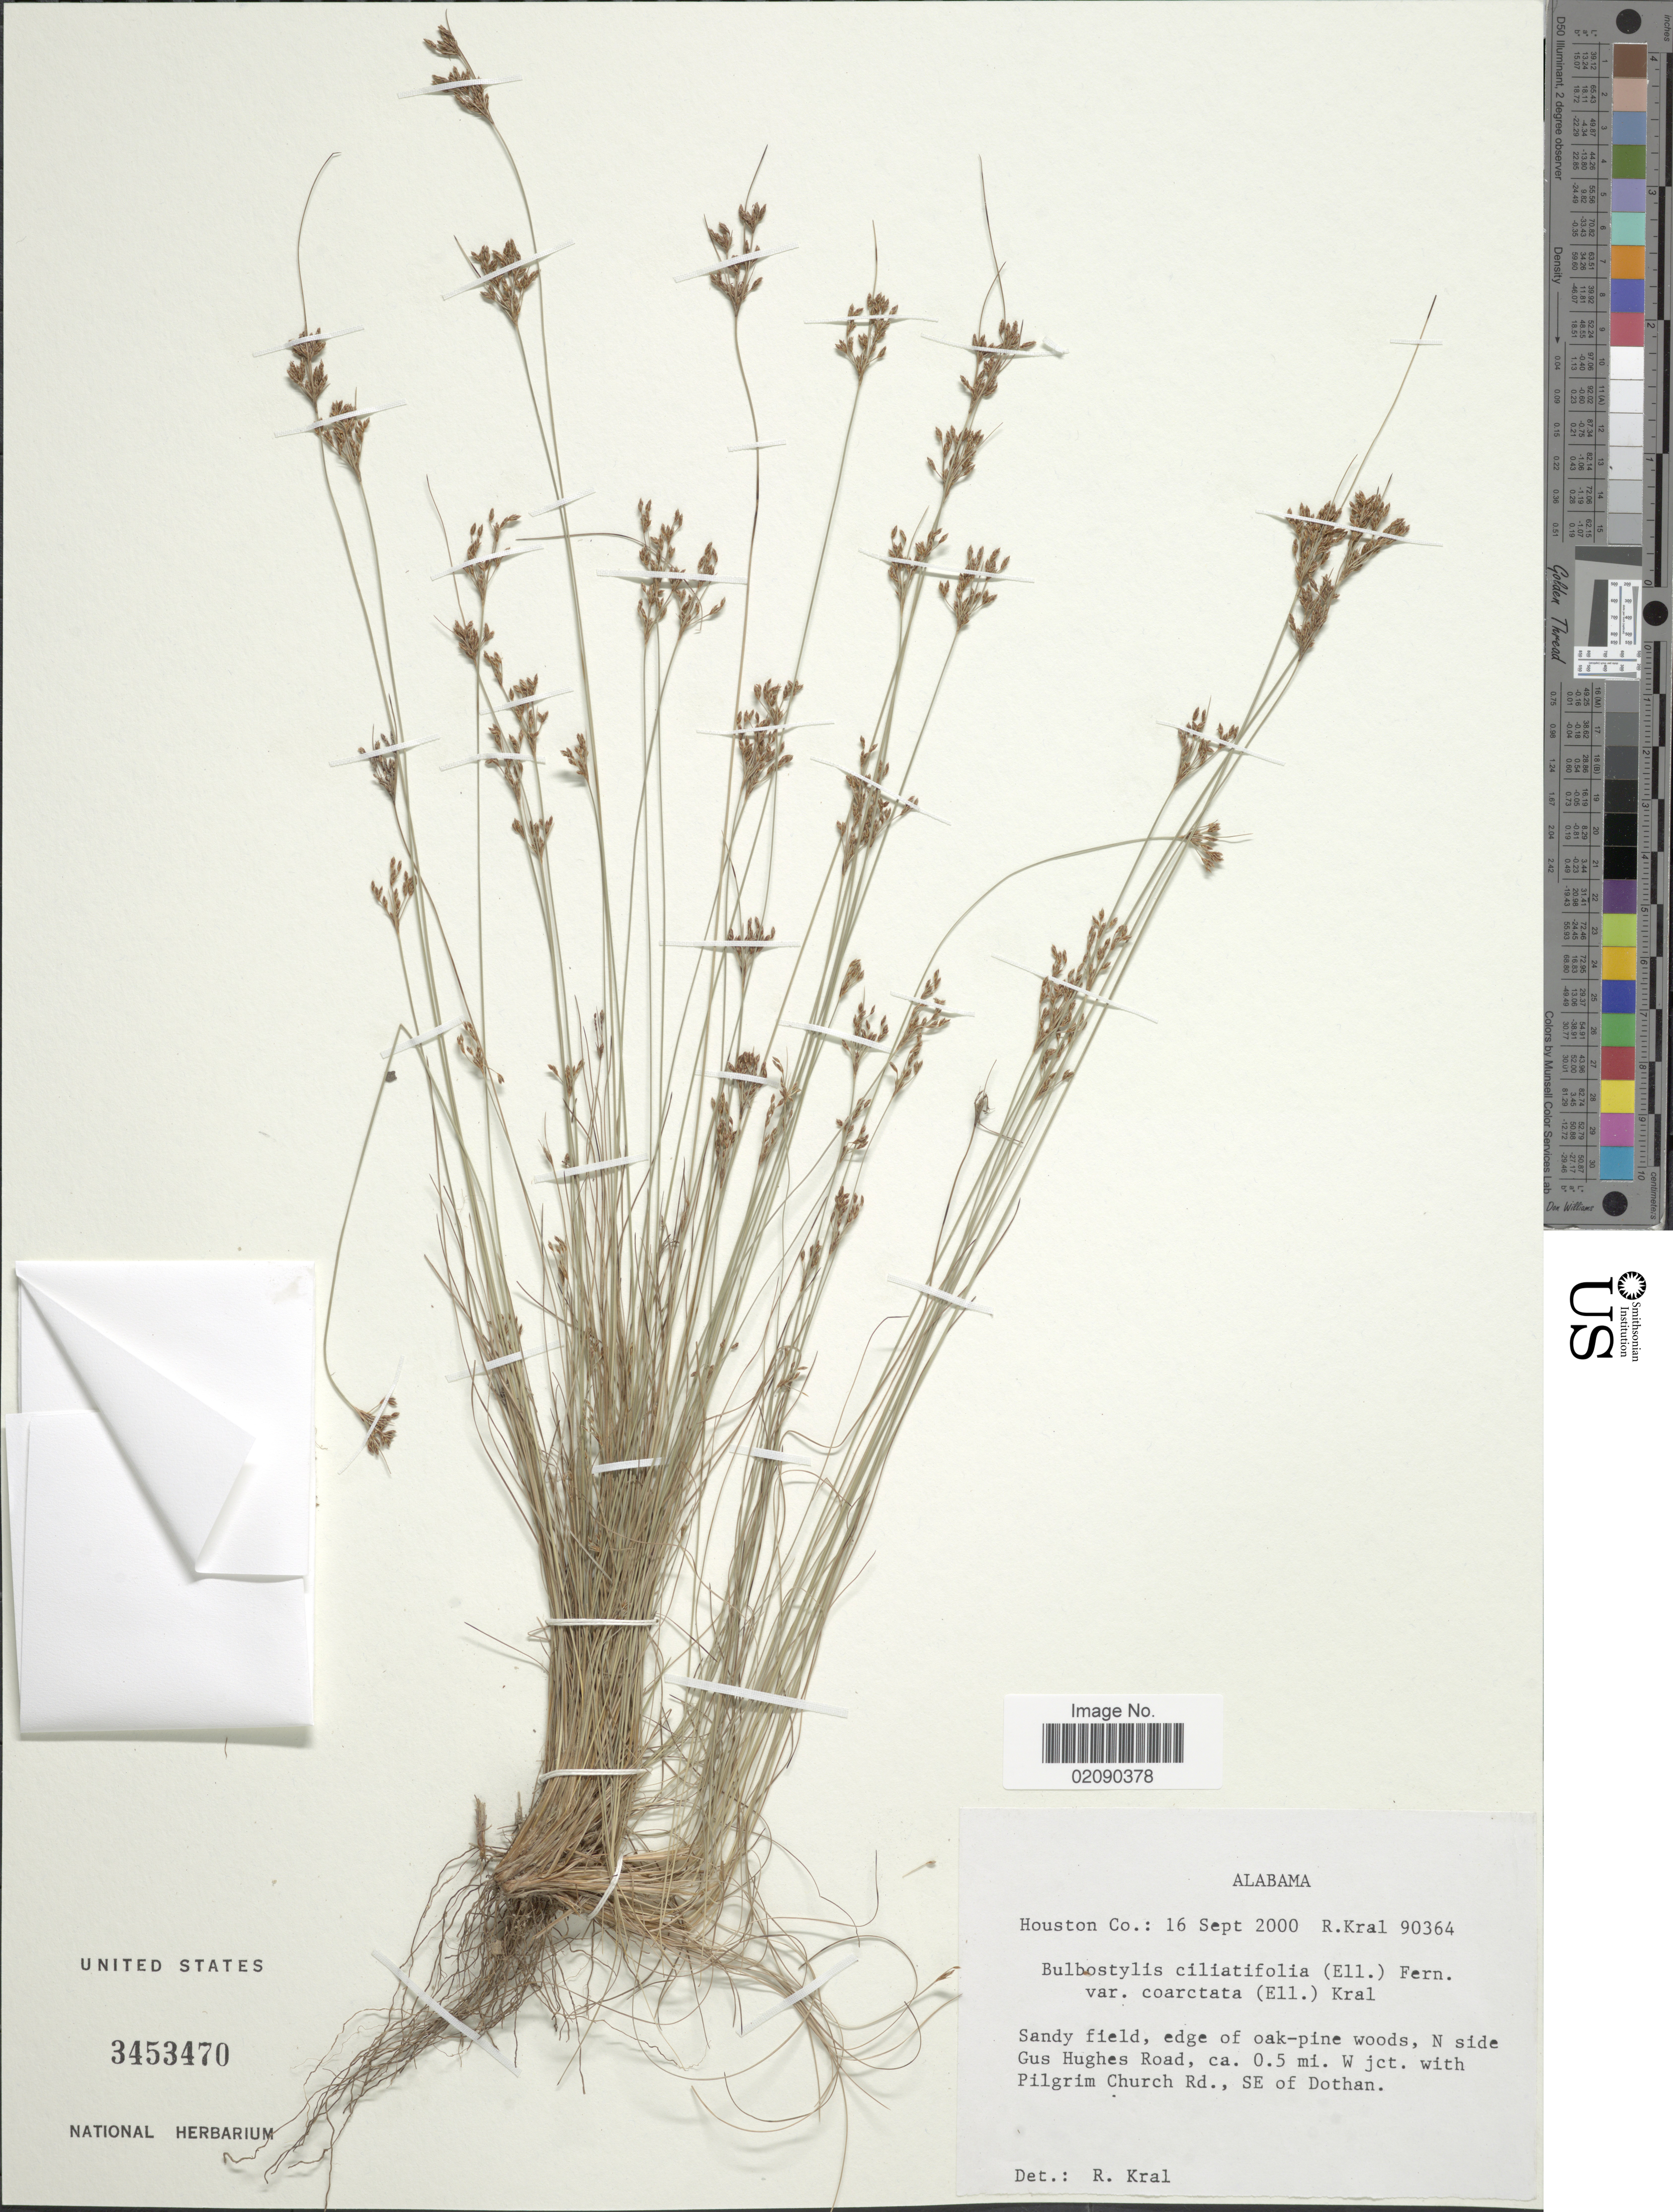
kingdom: Plantae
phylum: Tracheophyta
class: Liliopsida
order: Poales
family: Cyperaceae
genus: Bulbostylis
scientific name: Bulbostylis ciliatifolia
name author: (Elliott) Fernald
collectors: R. Kral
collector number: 90364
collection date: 2000-09-16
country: United States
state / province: Alabama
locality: Houston Co. N side Gus Hughes Rd ca. 0.5 mi. W its jct. with Pilgrim Church Rd., SE of Dothan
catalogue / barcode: US 3453470